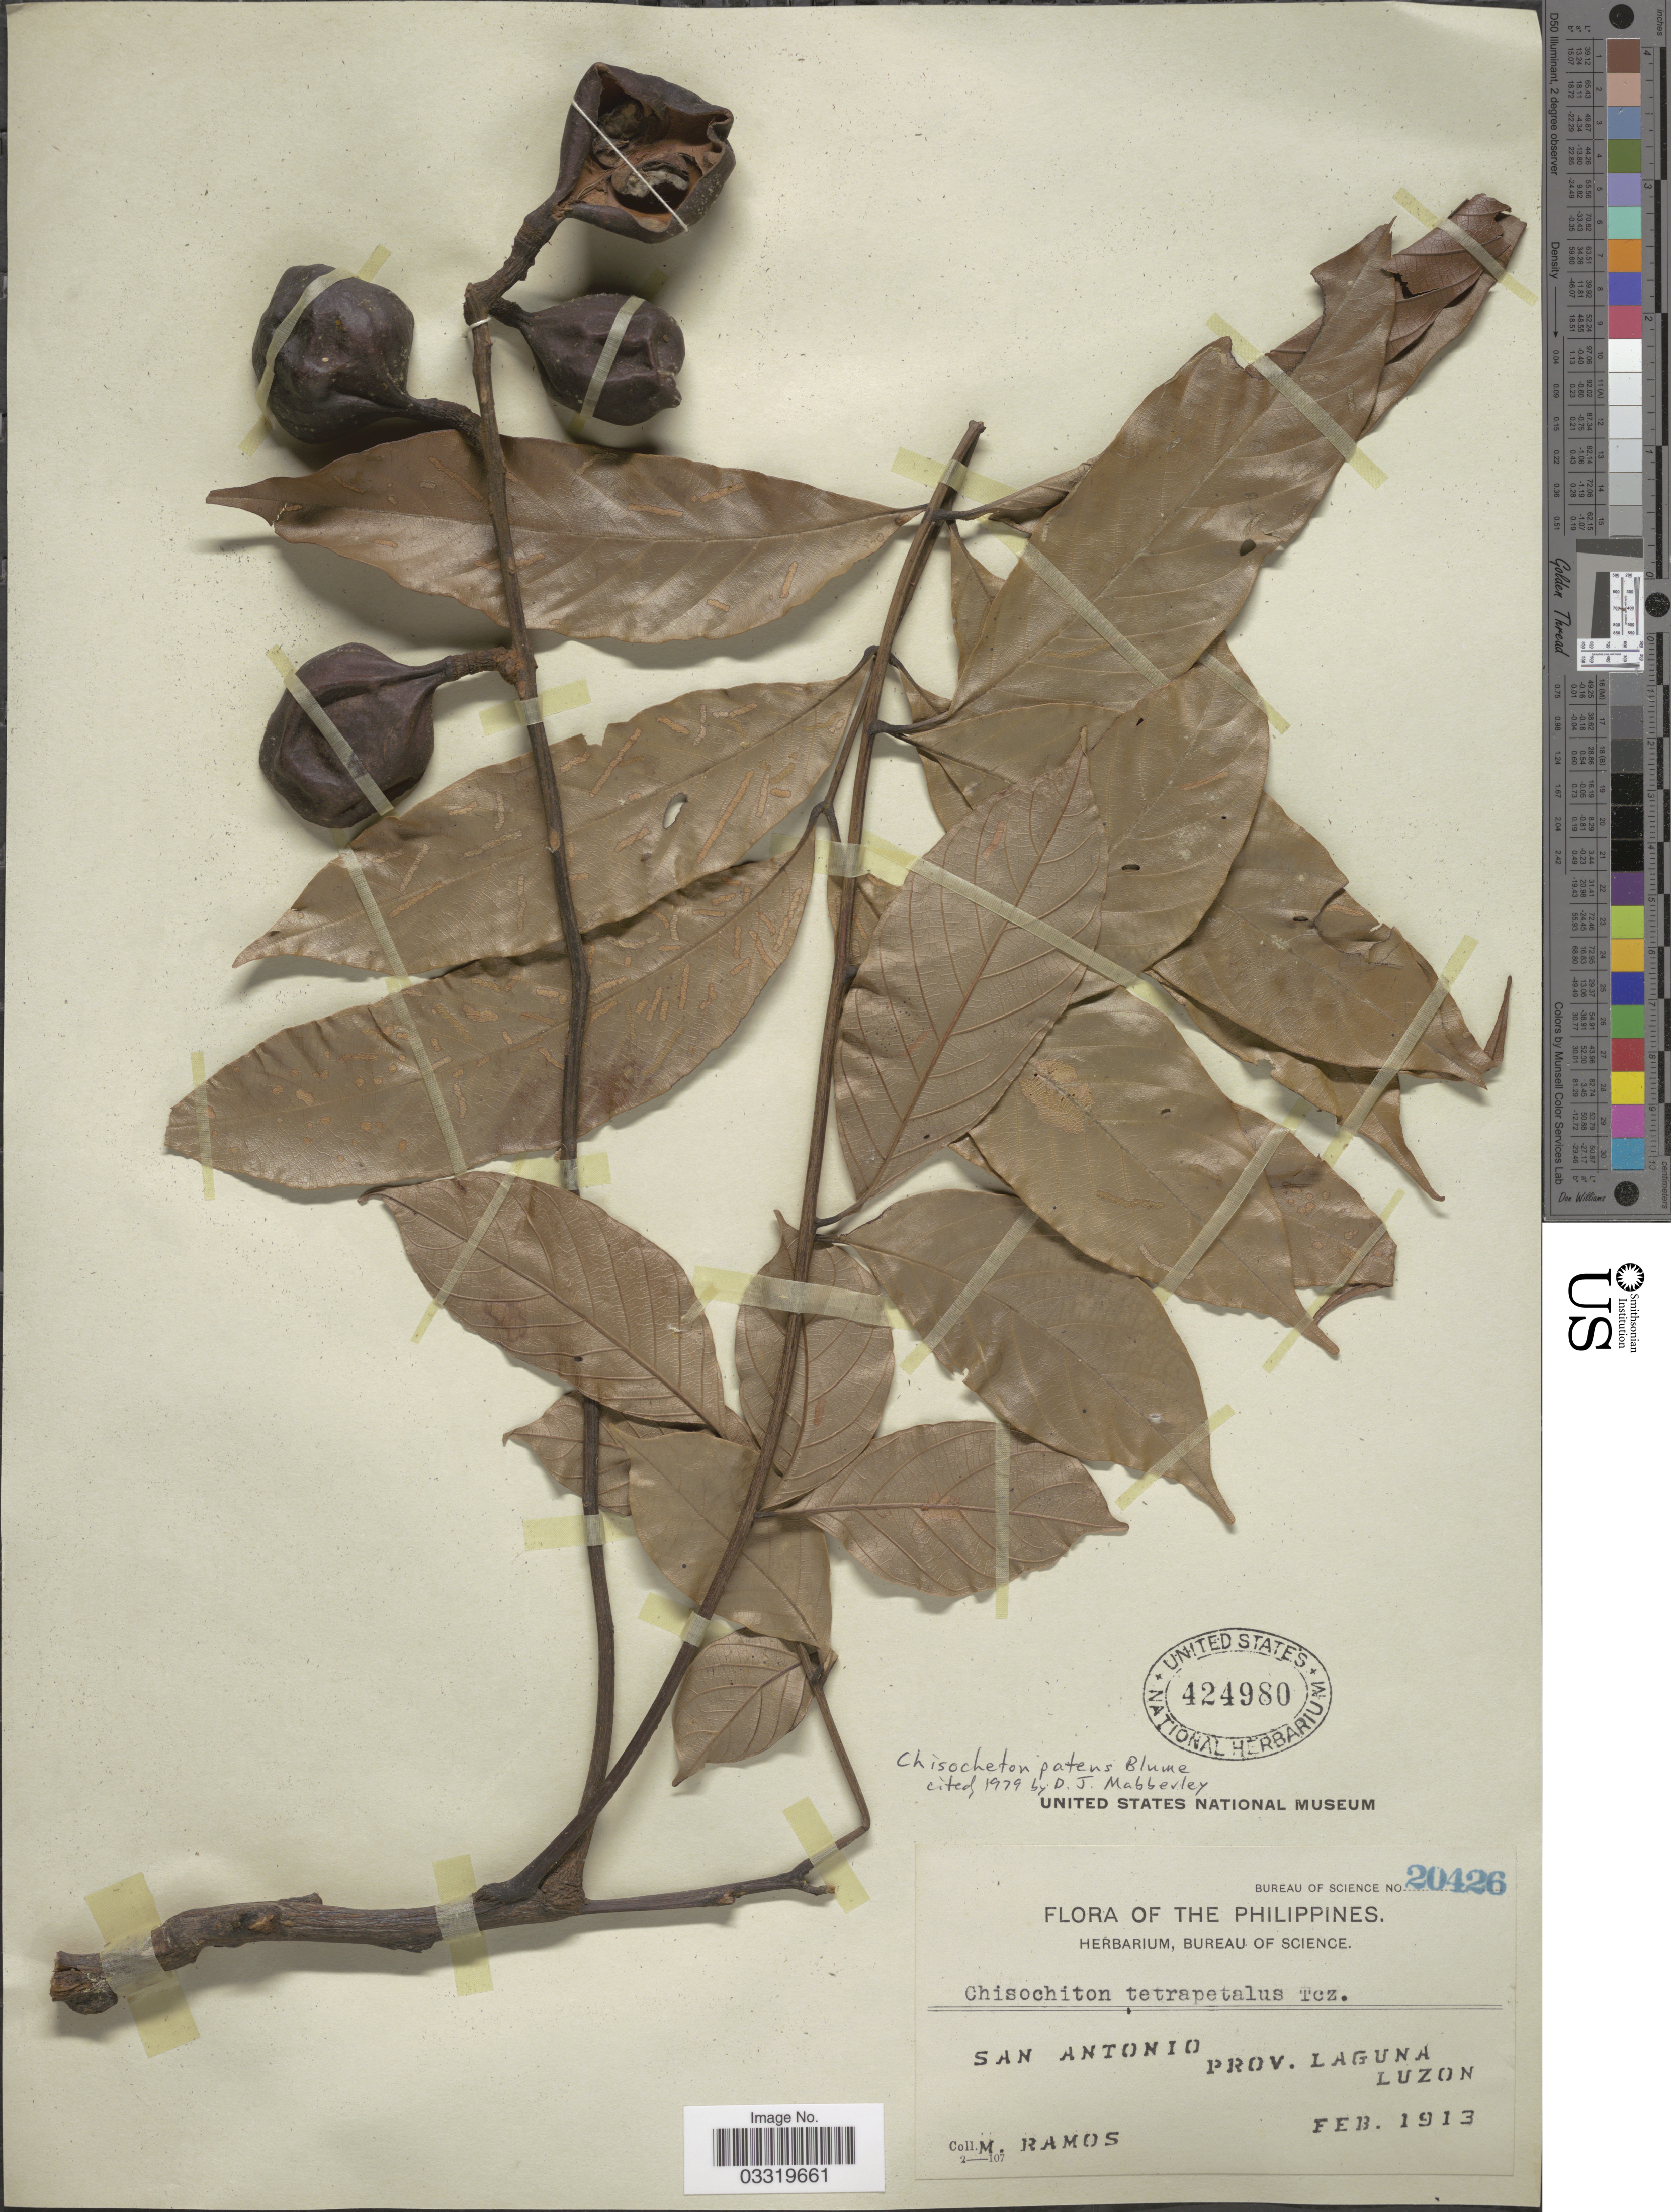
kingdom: Plantae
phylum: Tracheophyta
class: Magnoliopsida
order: Sapindales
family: Meliaceae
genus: Chisocheton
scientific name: Chisocheton patens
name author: Blume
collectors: M. Ramos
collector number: Bureau of Science 20426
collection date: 1913-02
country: Philippines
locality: San Antonio. Prov. Laguna. Luzon.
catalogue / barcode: US 424980